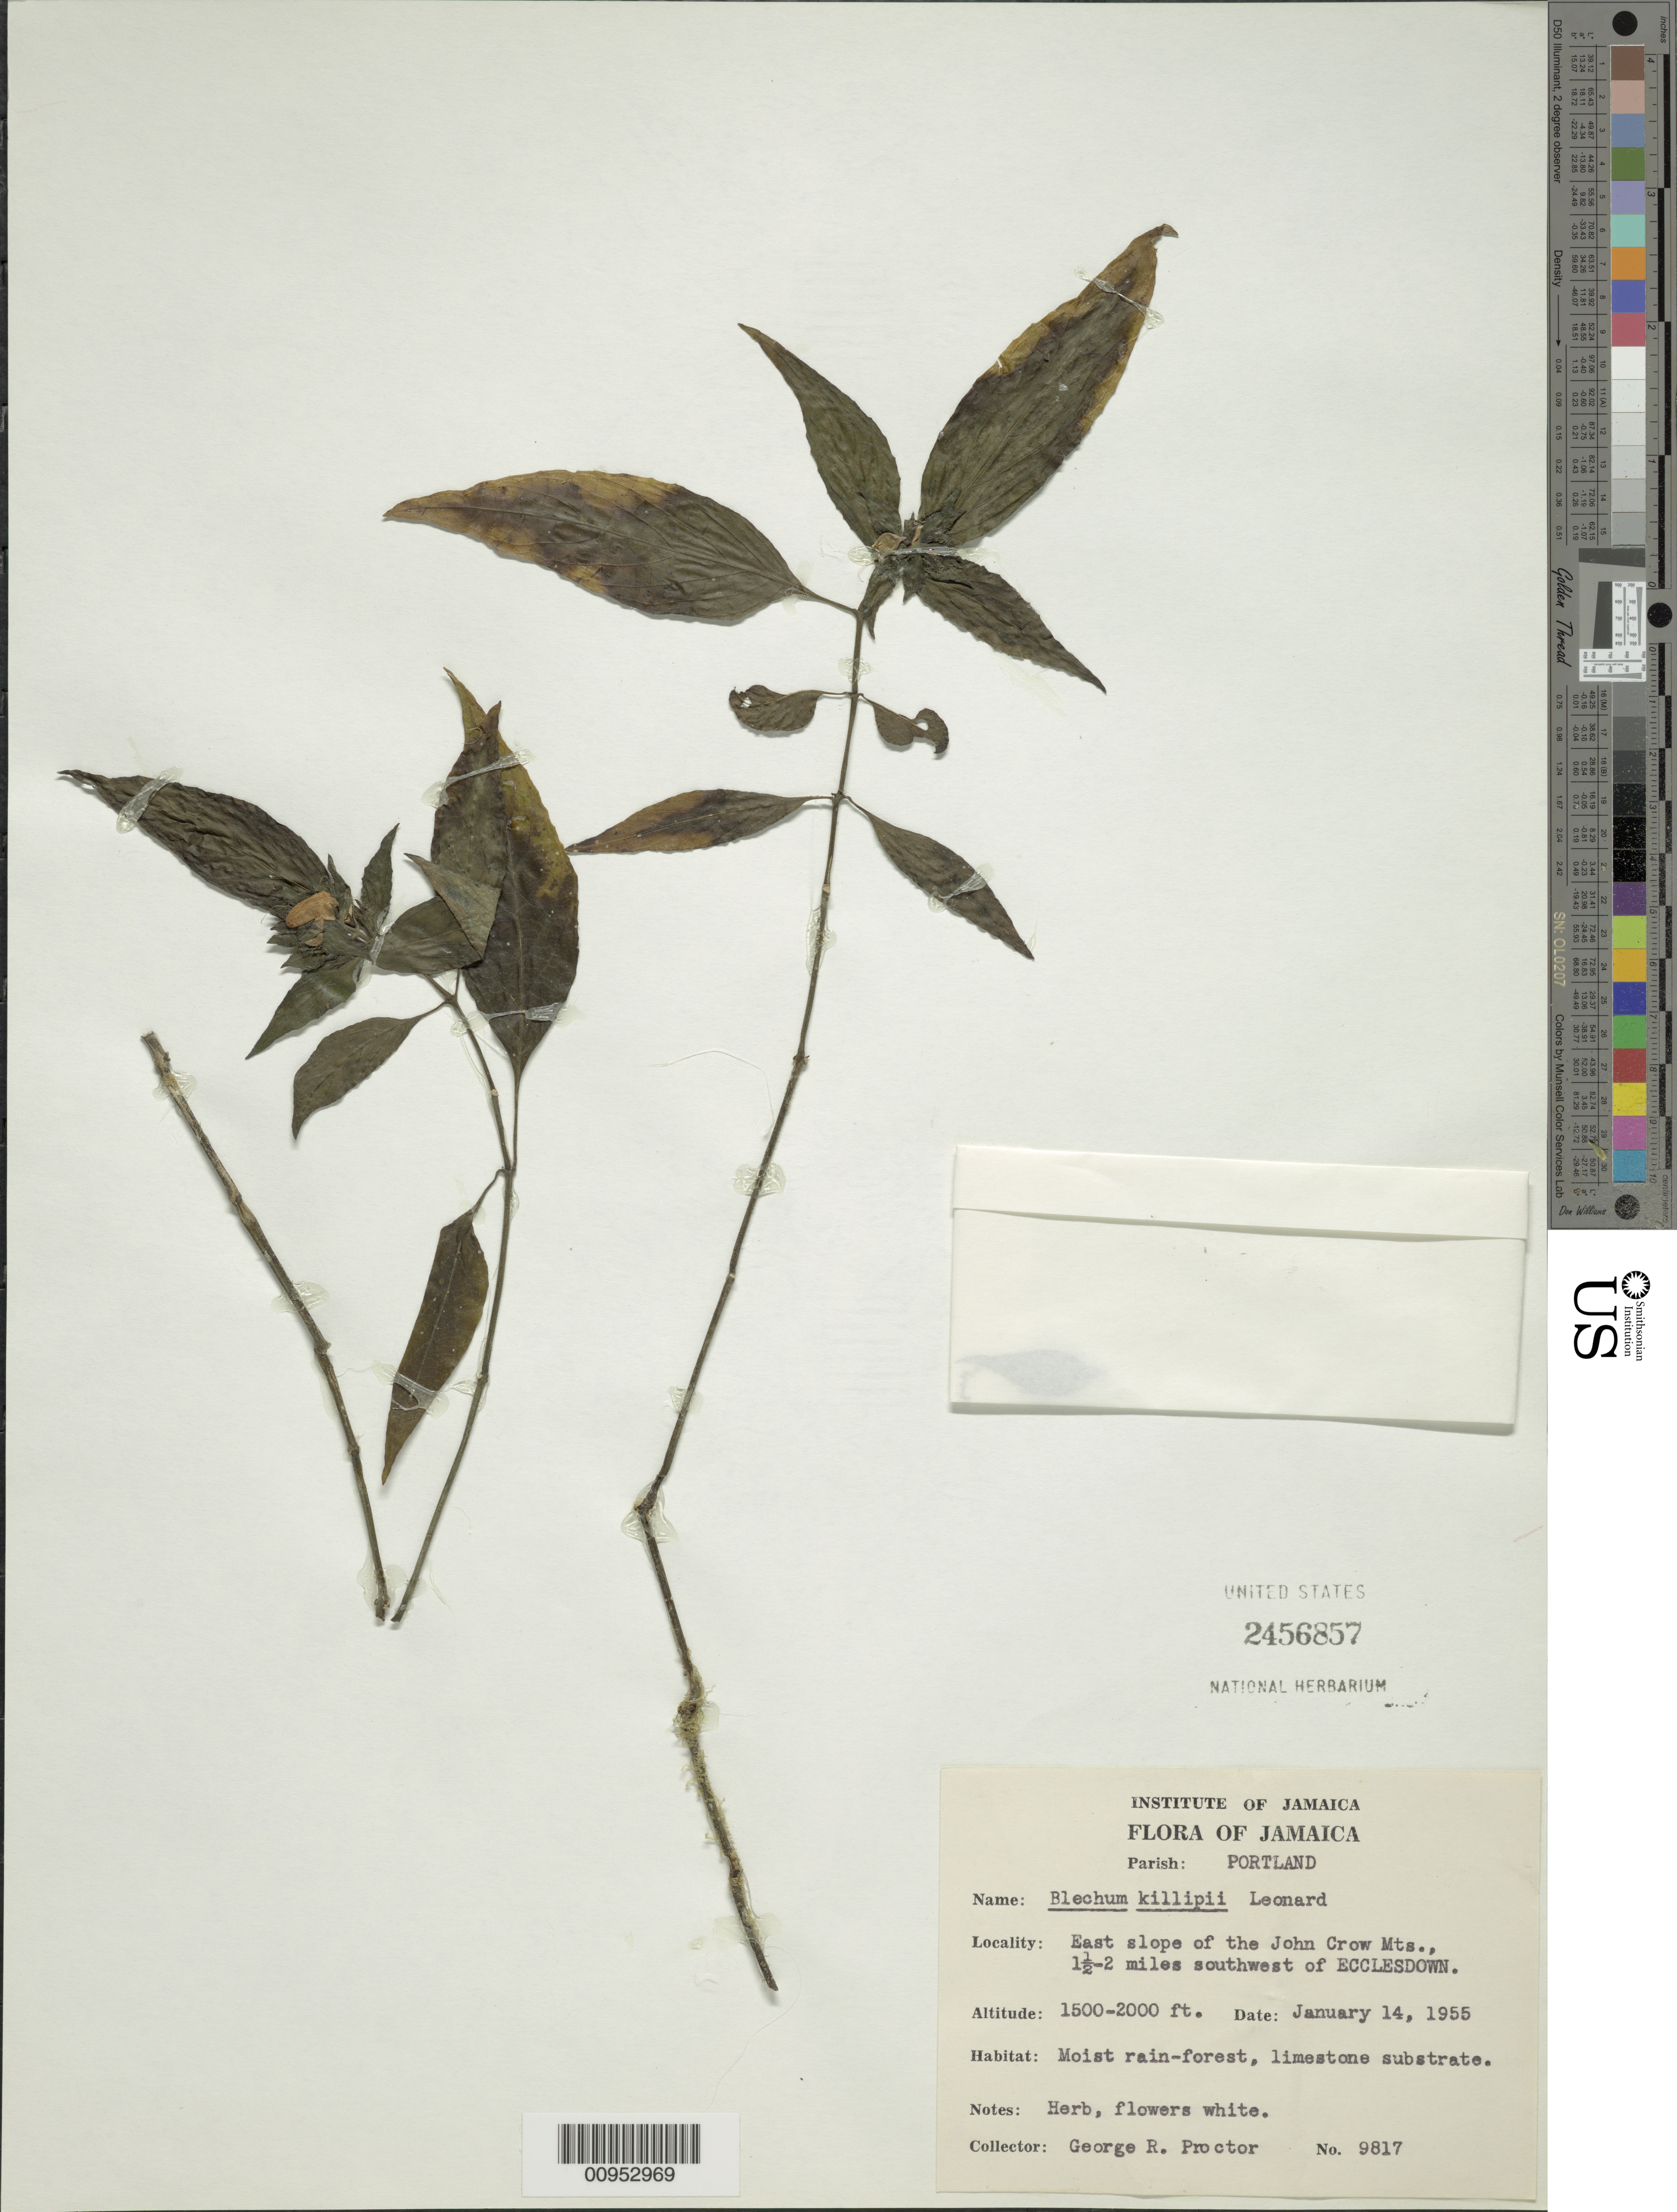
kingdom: Plantae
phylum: Tracheophyta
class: Magnoliopsida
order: Lamiales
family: Acanthaceae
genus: Blechum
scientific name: Blechum killipii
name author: Leonard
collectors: G. R. Proctor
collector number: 9817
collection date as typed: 14 Jan 1955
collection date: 1955-01-14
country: Jamaica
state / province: Portland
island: Jamaica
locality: East slope of the John Crow Mts., 1.5-2 miles southwest of Ecclesdown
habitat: Moist rain forest, limestone substrate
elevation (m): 457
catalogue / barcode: US 2456857